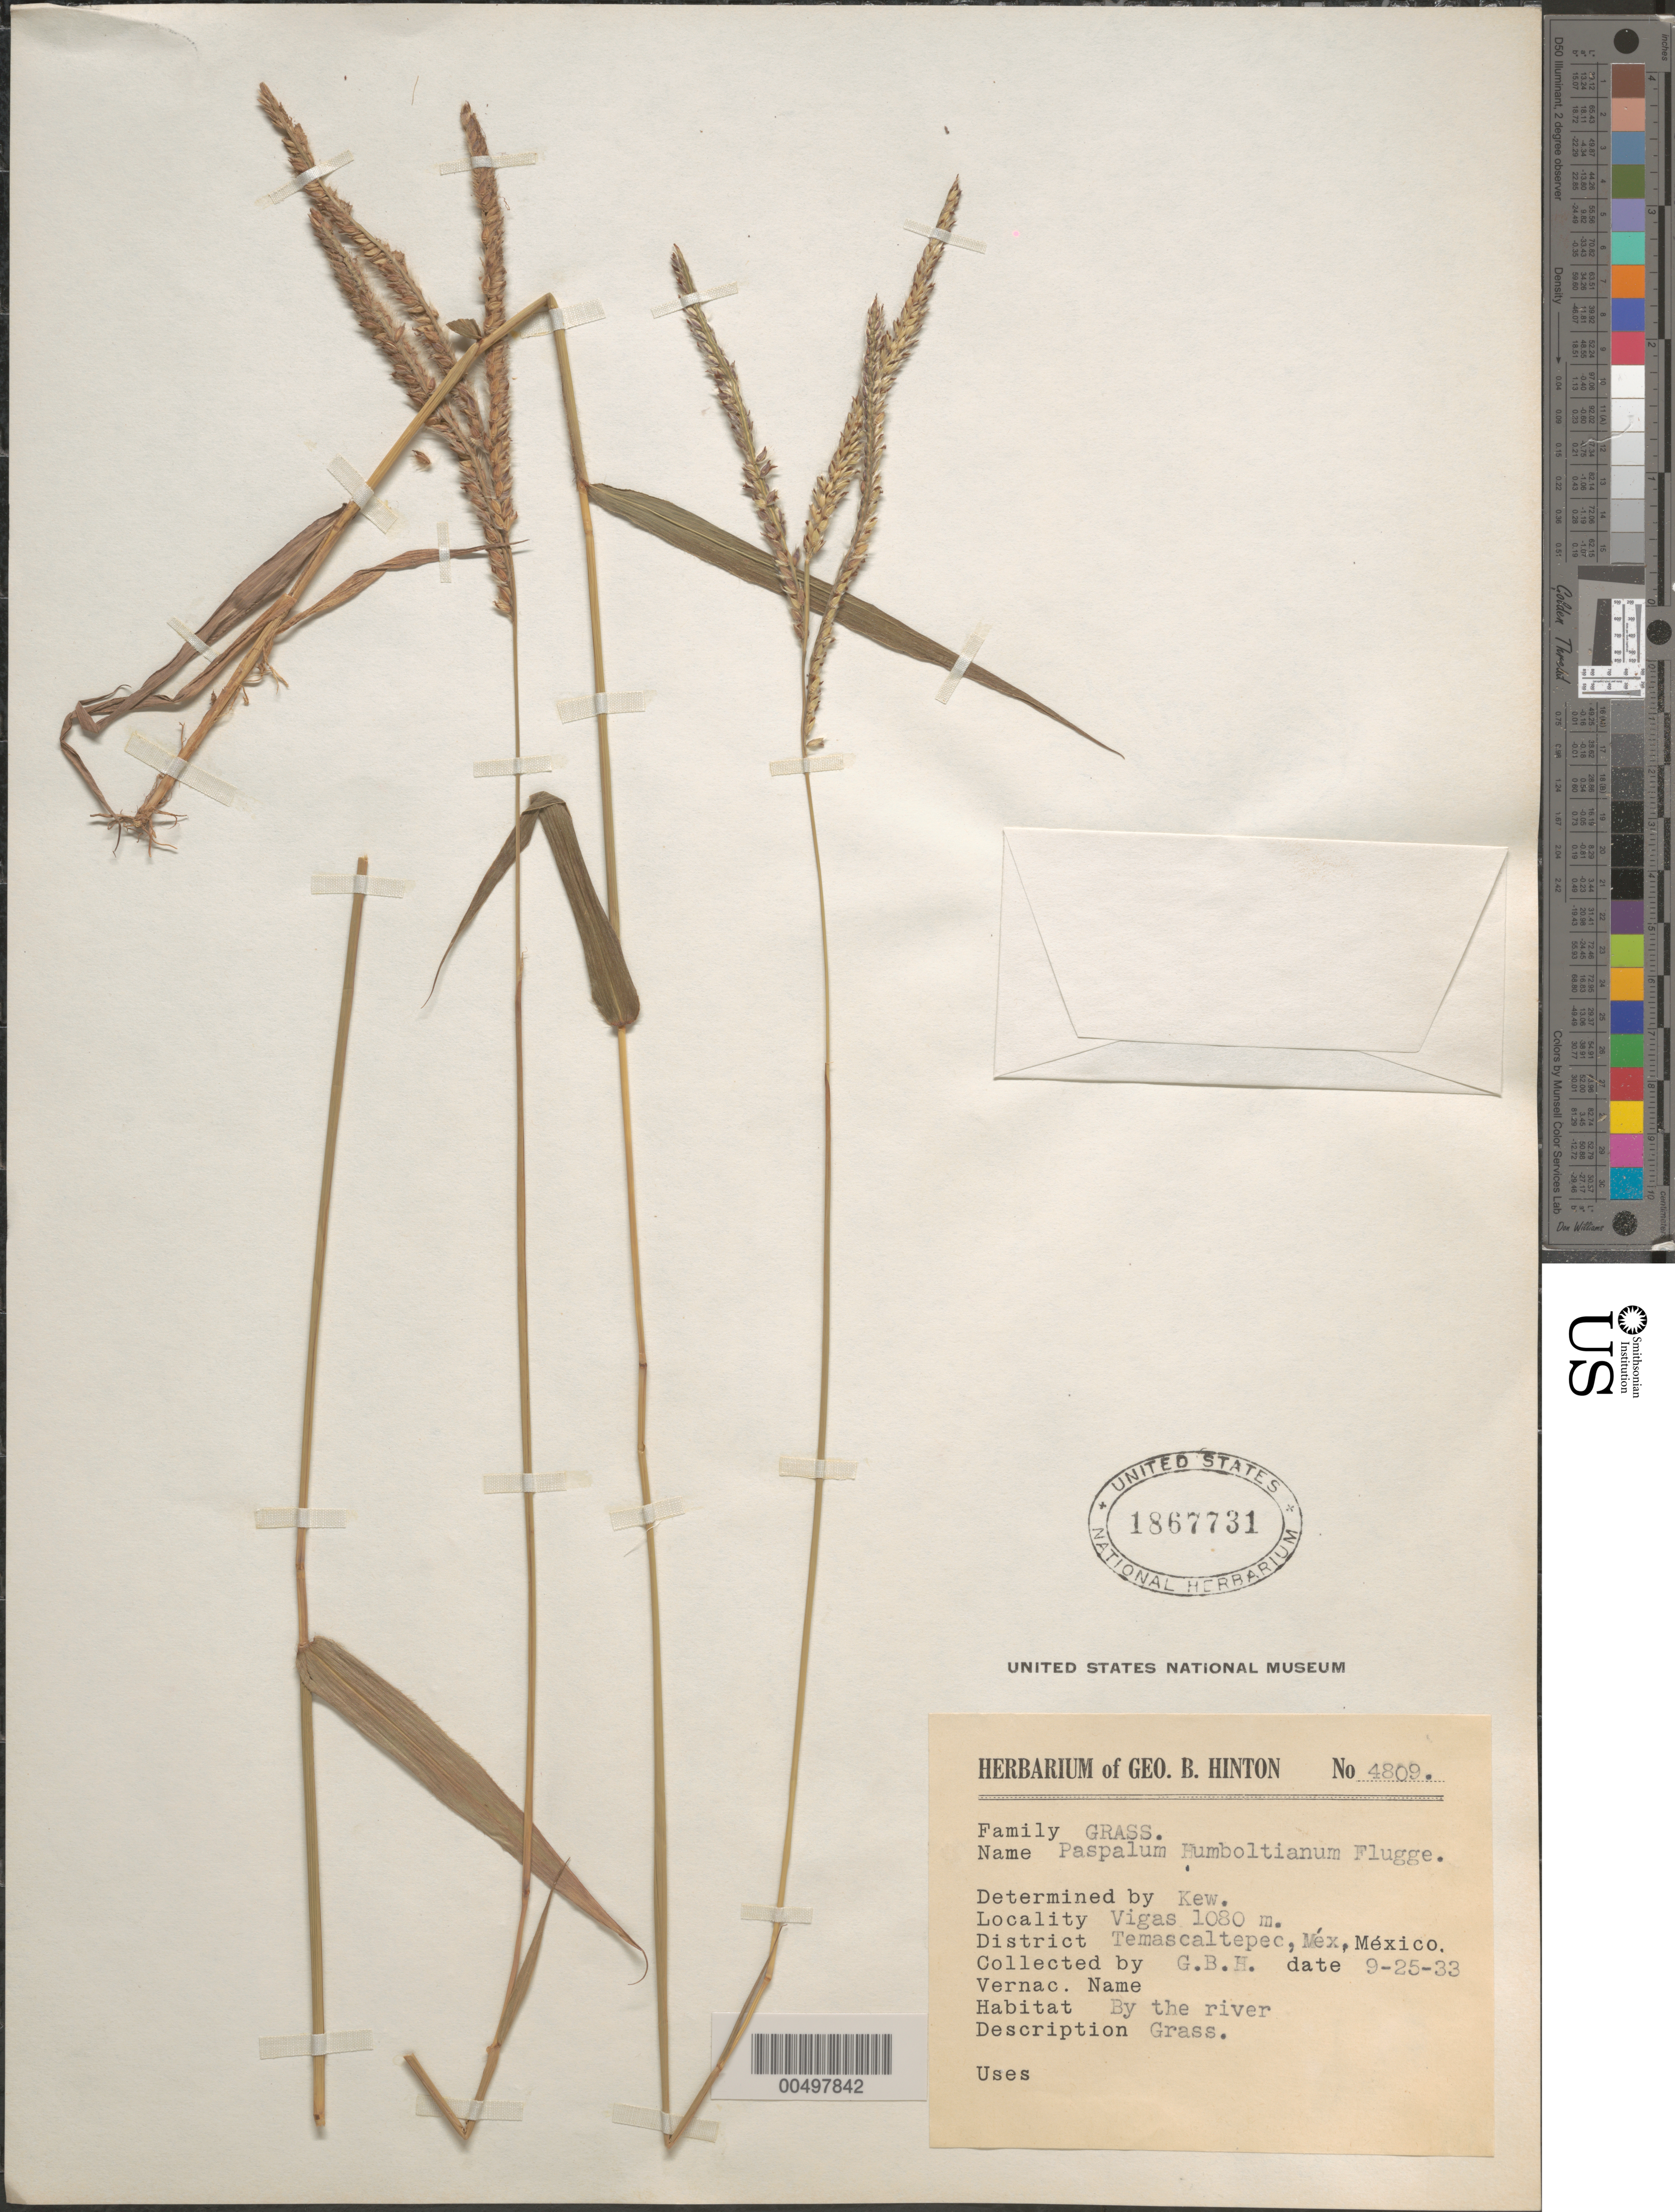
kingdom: Plantae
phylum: Tracheophyta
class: Liliopsida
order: Poales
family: Poaceae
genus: Paspalum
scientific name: Paspalum humboldtianum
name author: Flüggé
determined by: Kew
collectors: G. B. Hinton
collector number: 4809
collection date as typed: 25 Sep 1933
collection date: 1933-09-25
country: Mexico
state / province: México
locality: Vigas, Temascaltepec Dist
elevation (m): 1080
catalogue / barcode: US 1867731